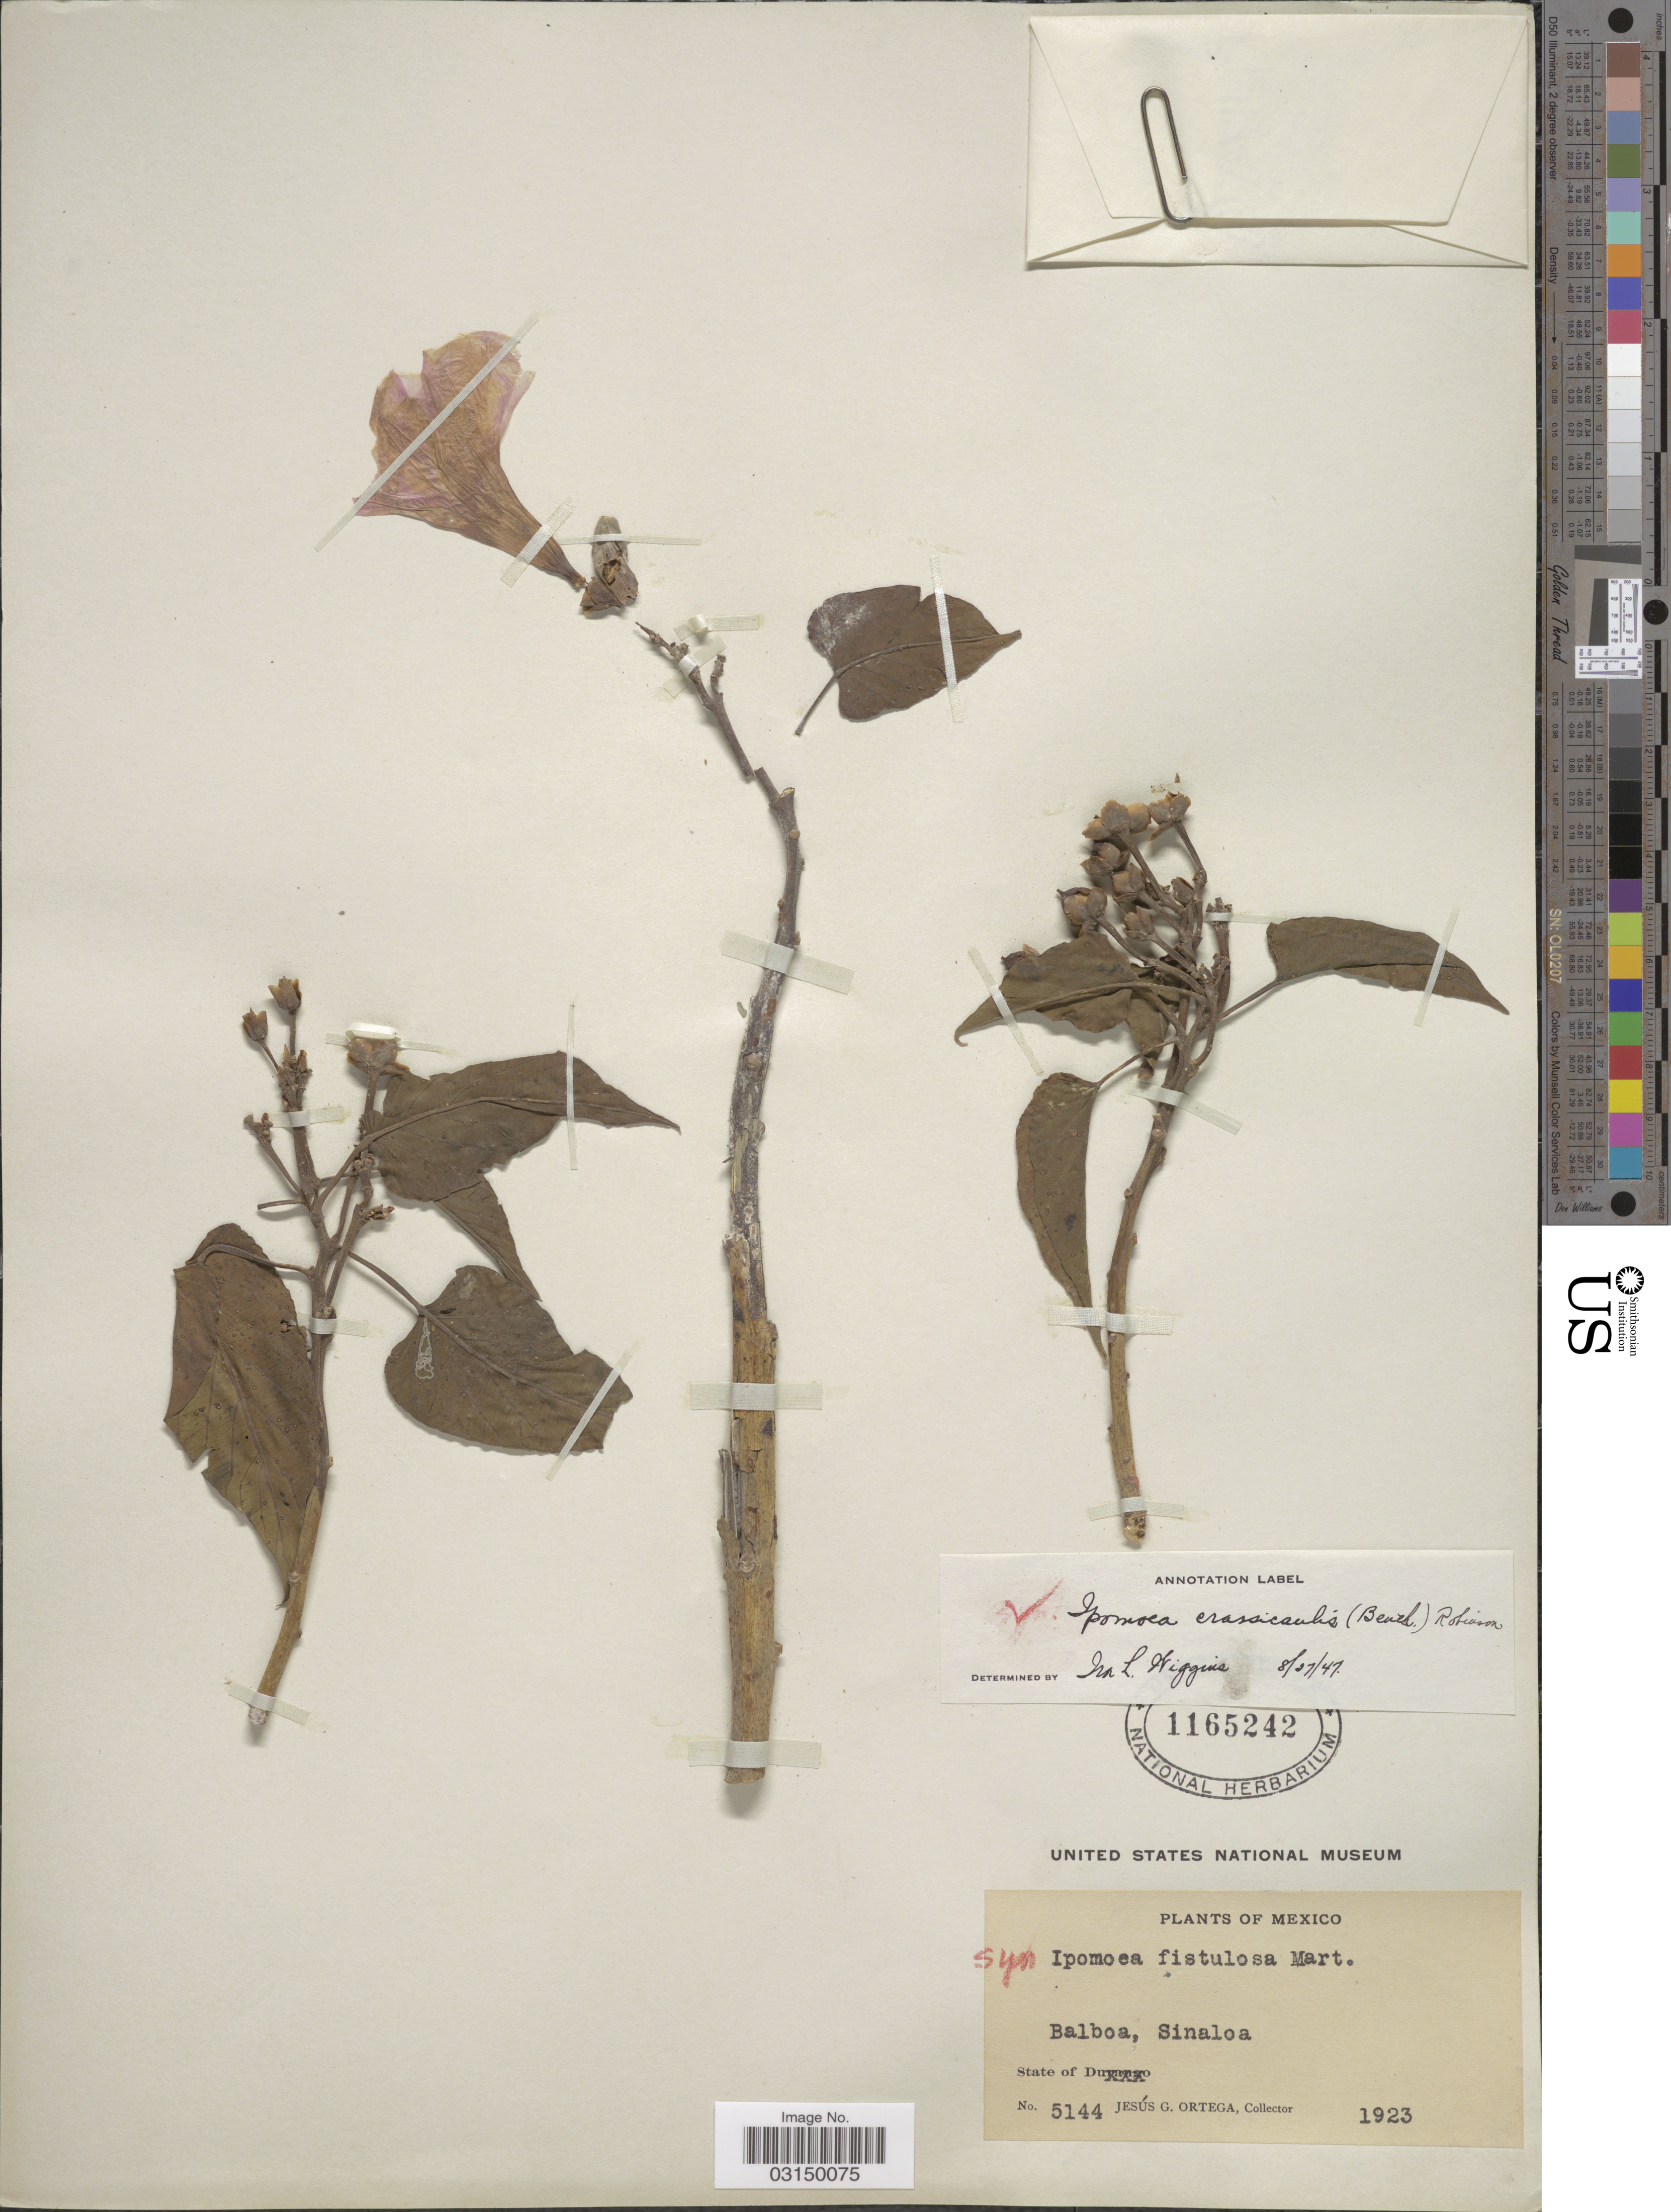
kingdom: Plantae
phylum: Tracheophyta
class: Magnoliopsida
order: Solanales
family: Convolvulaceae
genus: Ipomoea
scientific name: Ipomoea carnea subsp. fistulosa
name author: (Mart. ex Choisy) D.F. Austin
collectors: J. Ortega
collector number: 5144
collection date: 1923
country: Mexico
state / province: Sinaloa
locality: Balboa.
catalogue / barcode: US 1165242